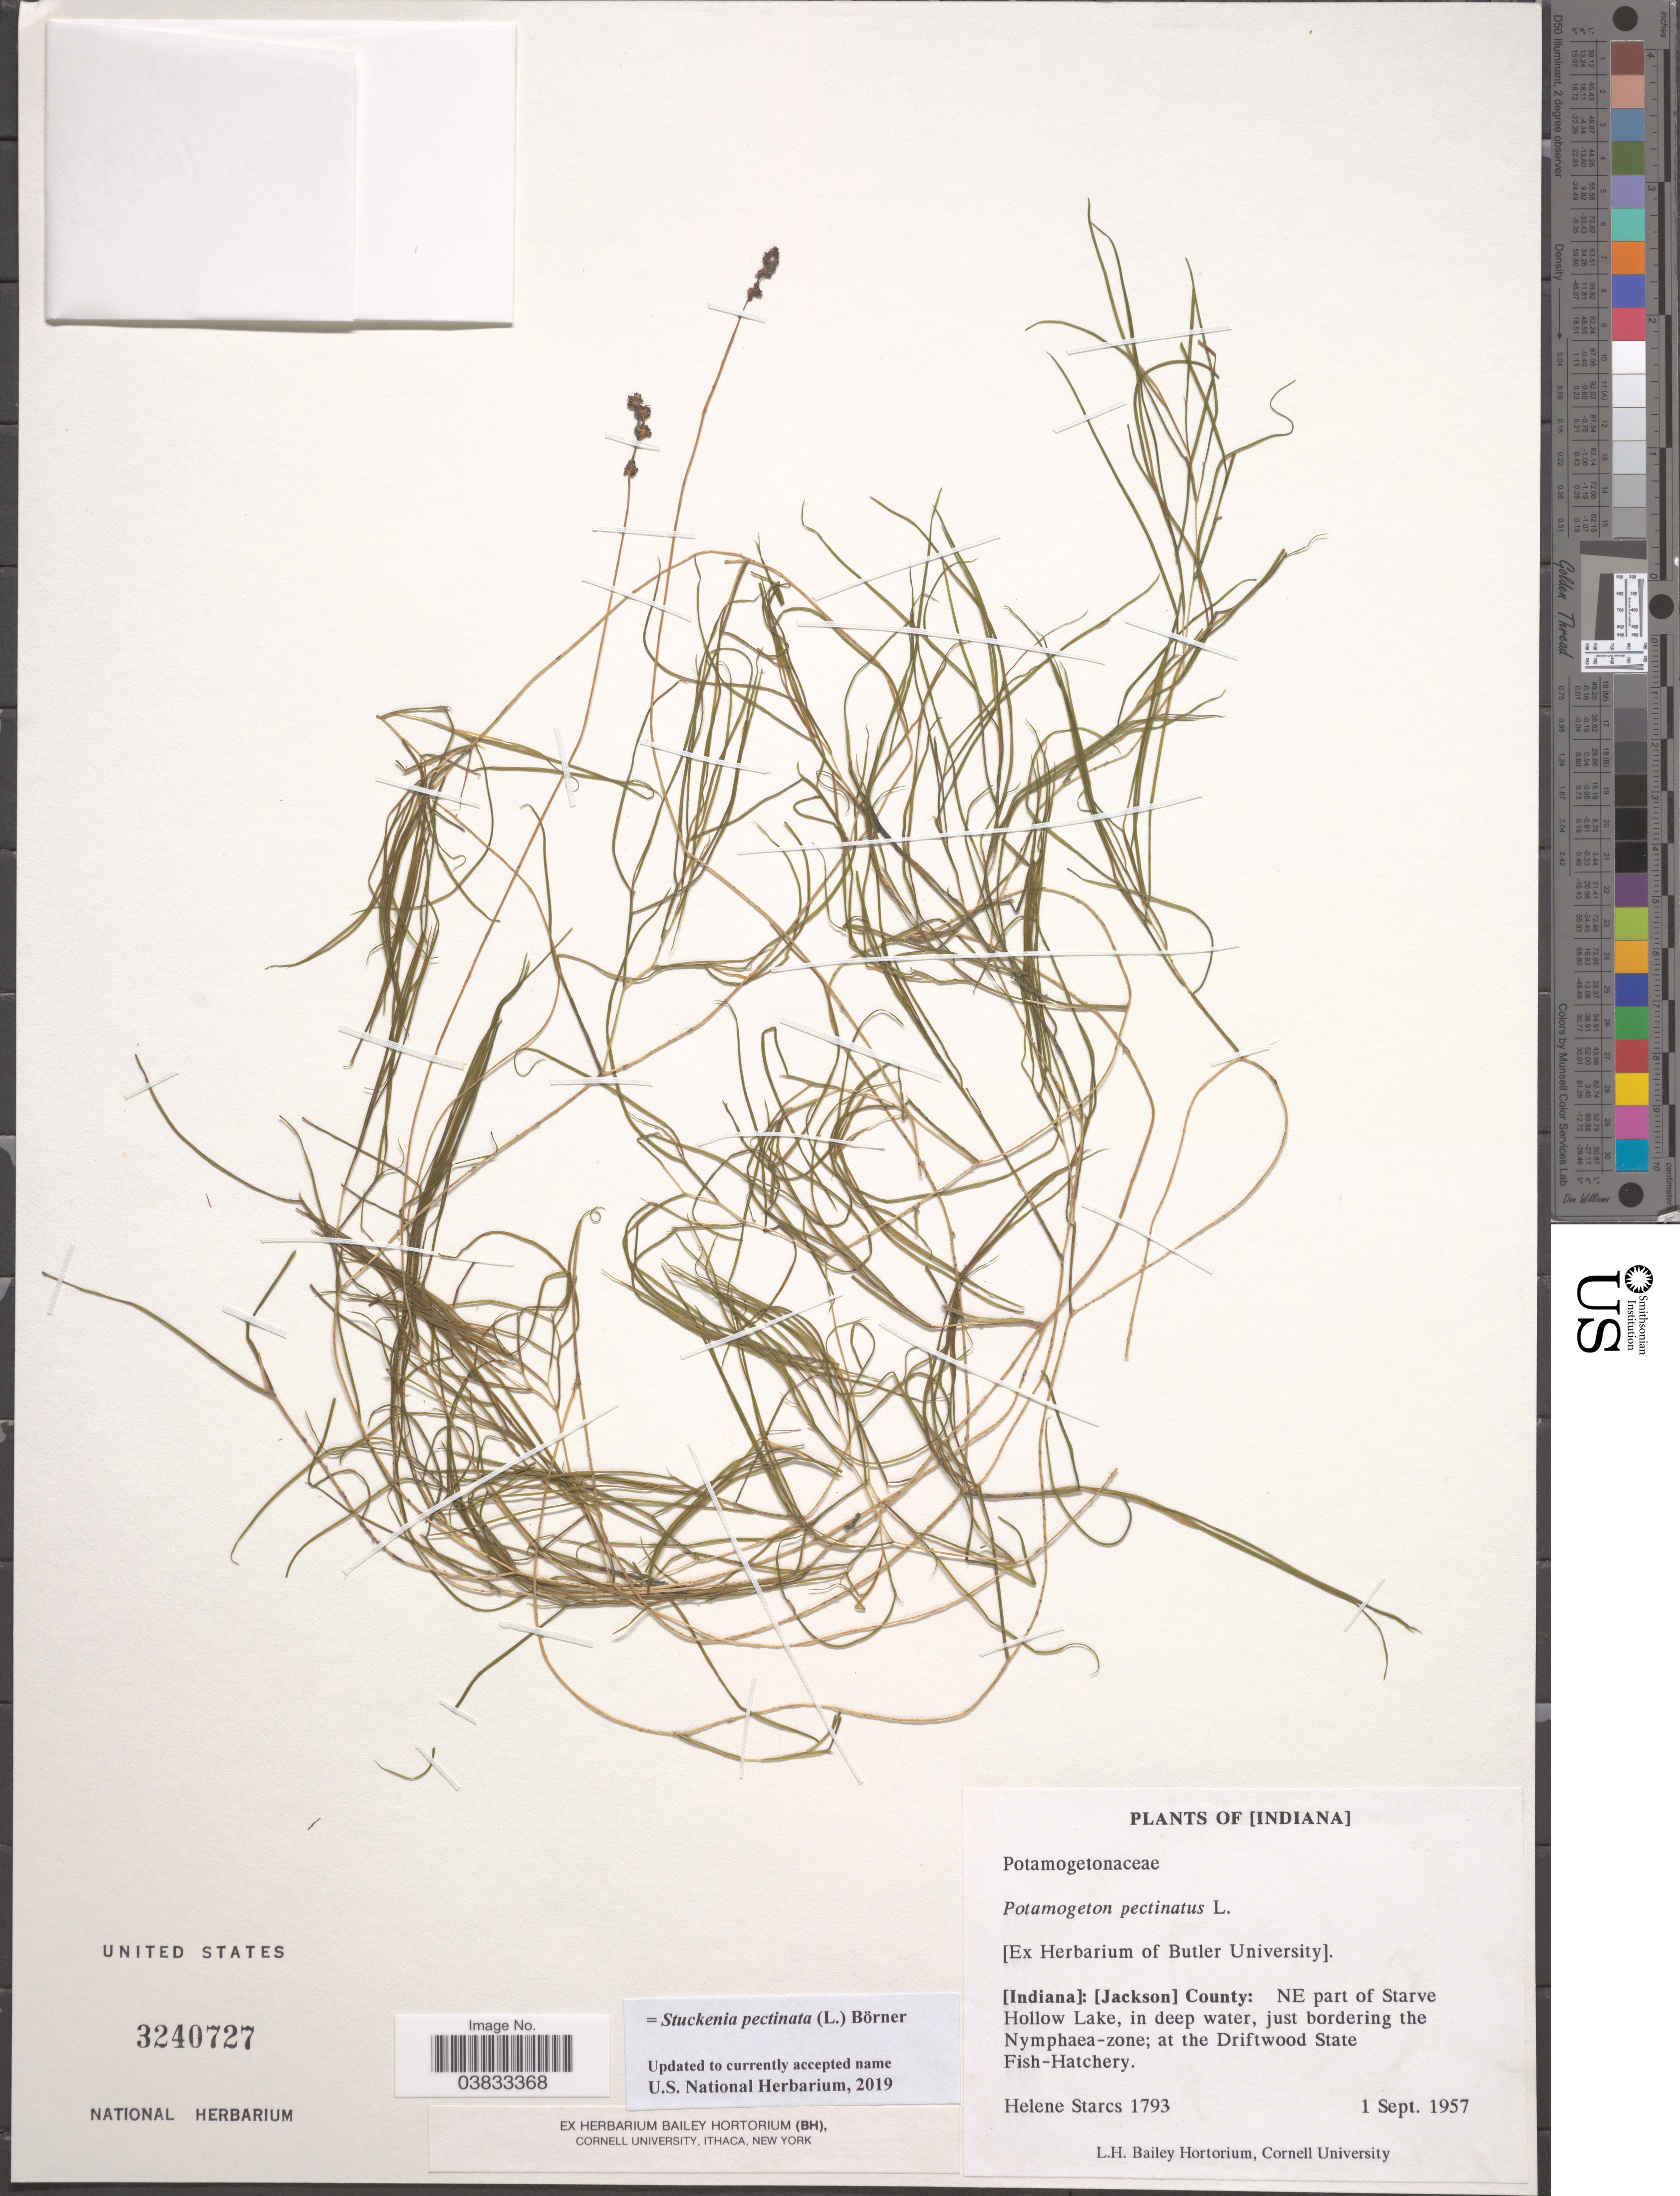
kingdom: Plantae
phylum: Tracheophyta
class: Liliopsida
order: Alismatales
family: Potamogetonaceae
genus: Stuckenia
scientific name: Stuckenia pectinata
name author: (L.) Börner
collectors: H. Starcs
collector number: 1793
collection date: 1957-09-01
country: United States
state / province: Indiana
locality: [Indiana]: [Jackson] County: NE part of Starve Hollow Lake, in deep water, just bordering the Numphaea-zone; at the Driftwood State Fish-Hatchery.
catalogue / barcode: US 3240727